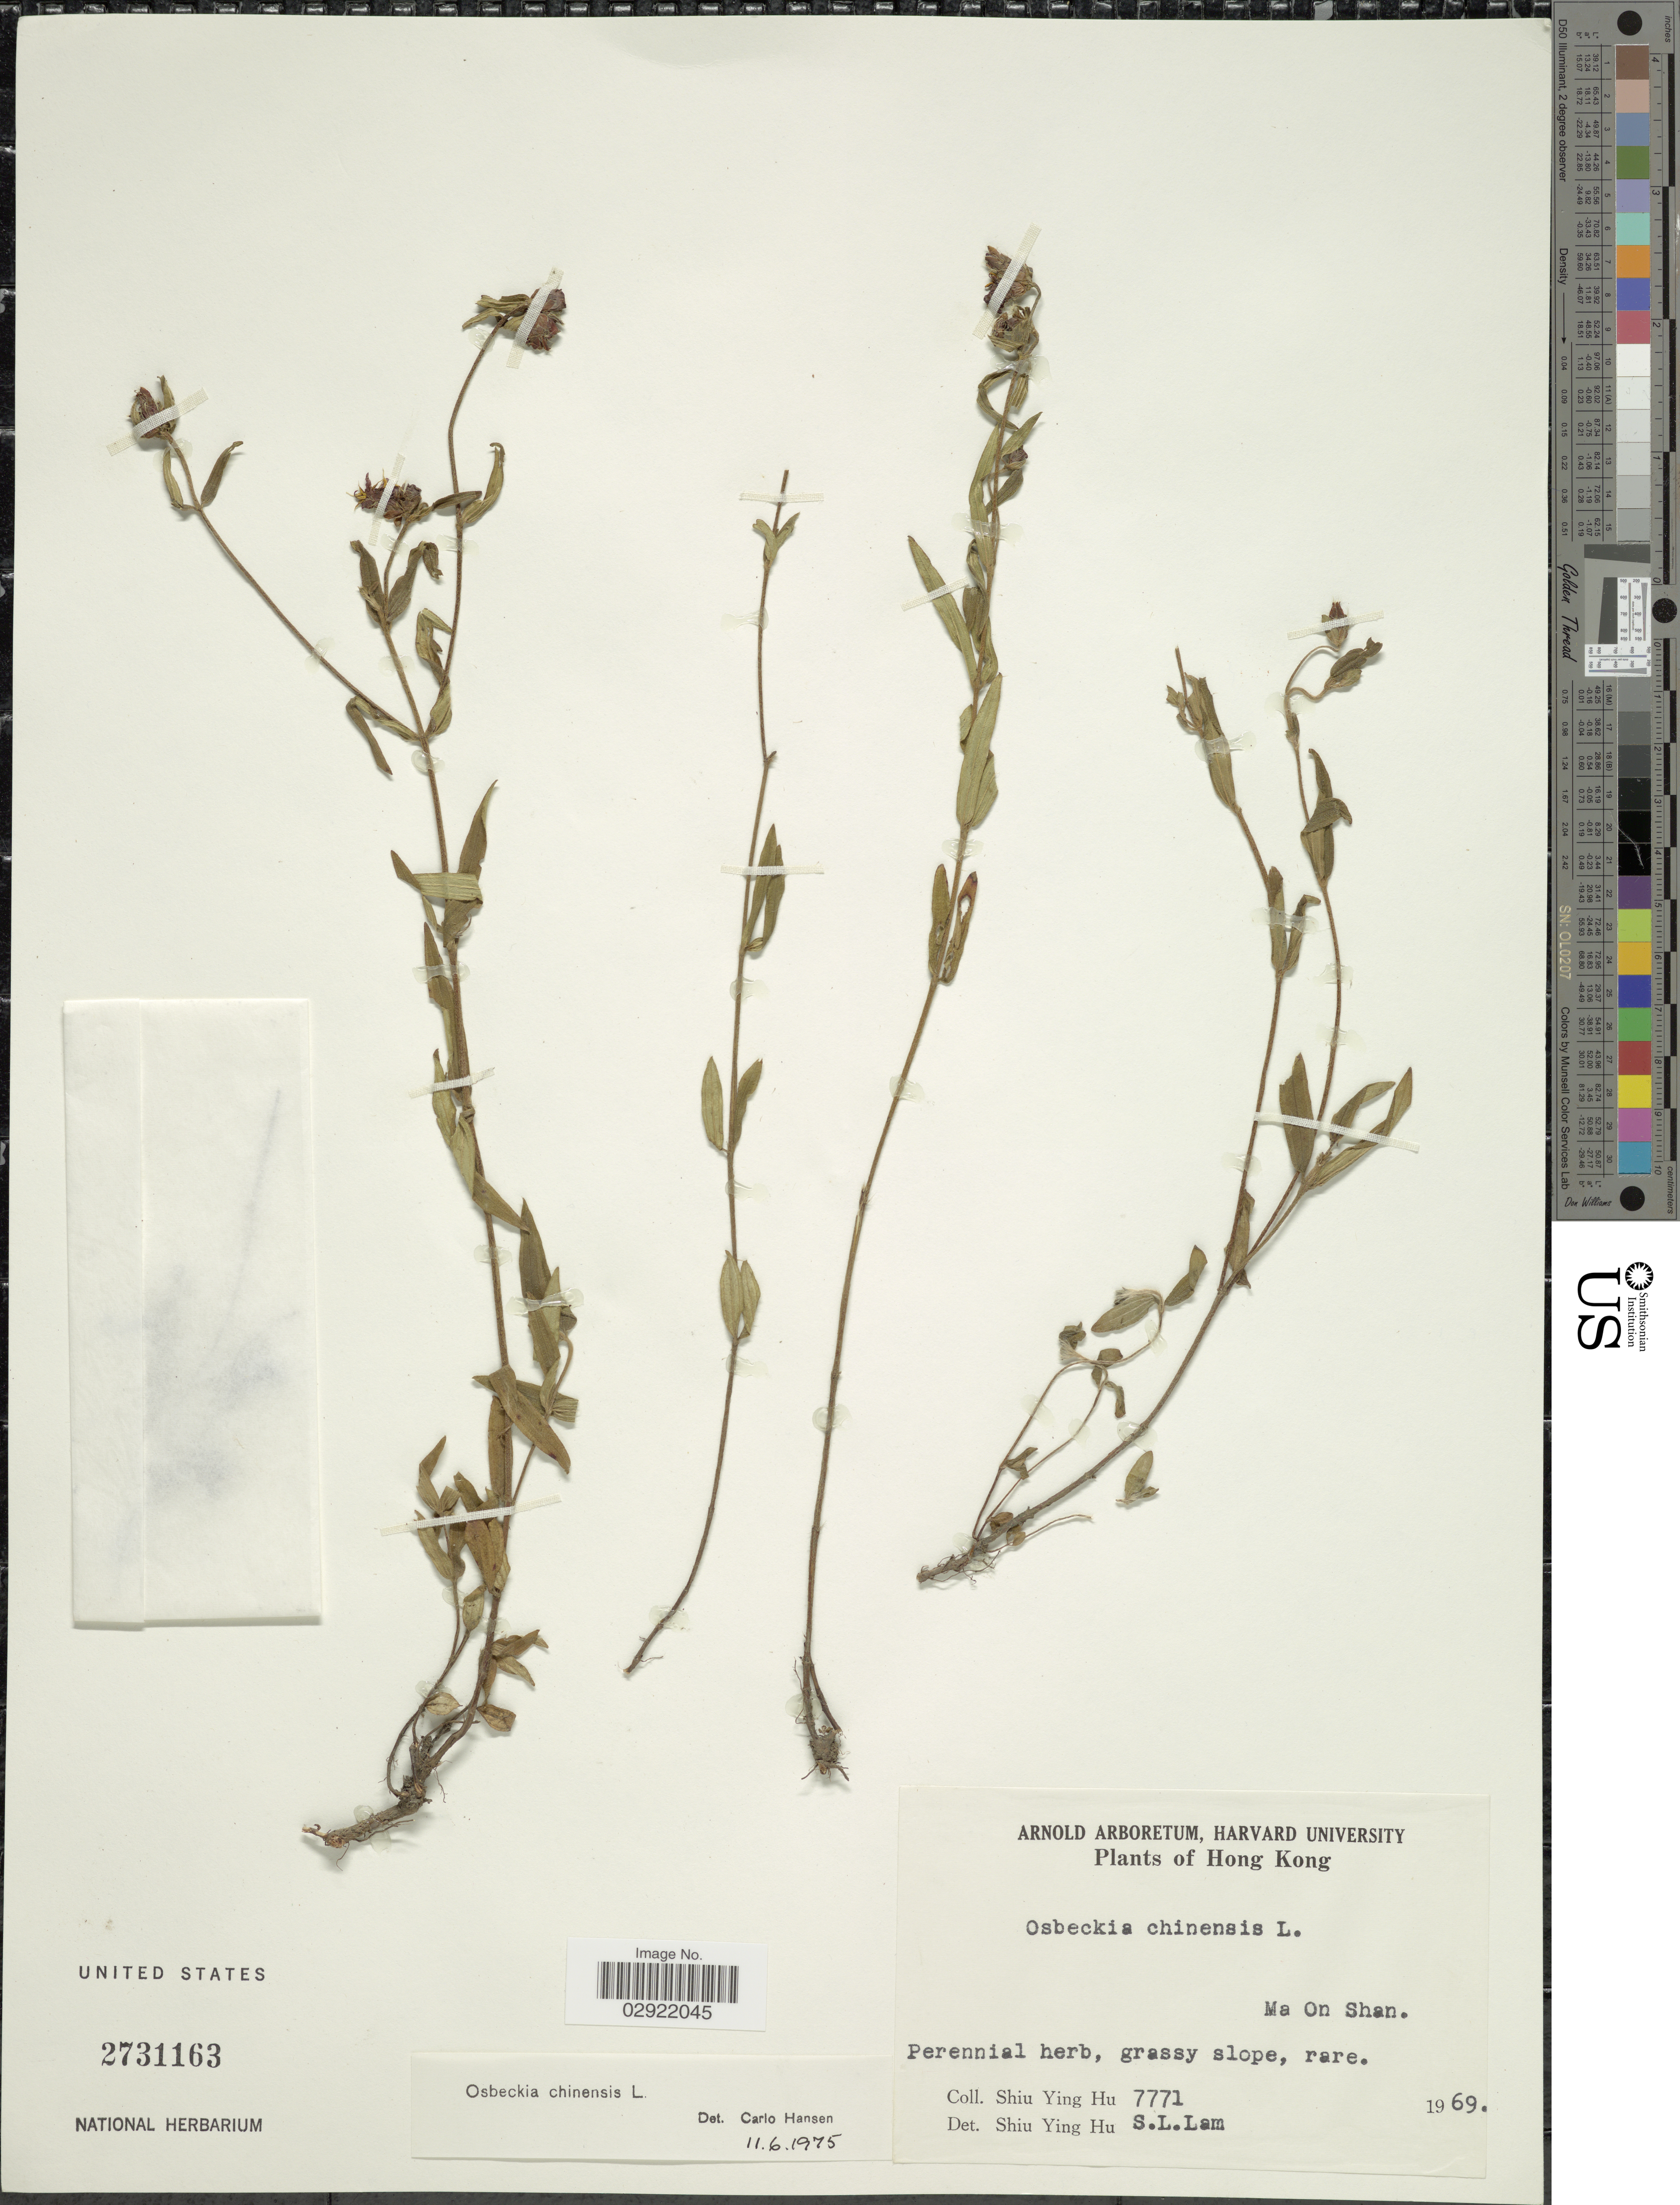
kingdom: Plantae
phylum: Tracheophyta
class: Magnoliopsida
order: Myrtales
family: Melastomataceae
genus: Osbeckia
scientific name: Osbeckia chinensis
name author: L.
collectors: S. Y. Hu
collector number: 7771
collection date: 1969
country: China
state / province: Hong Kong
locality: Ma On Shan.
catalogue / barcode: US 2731163